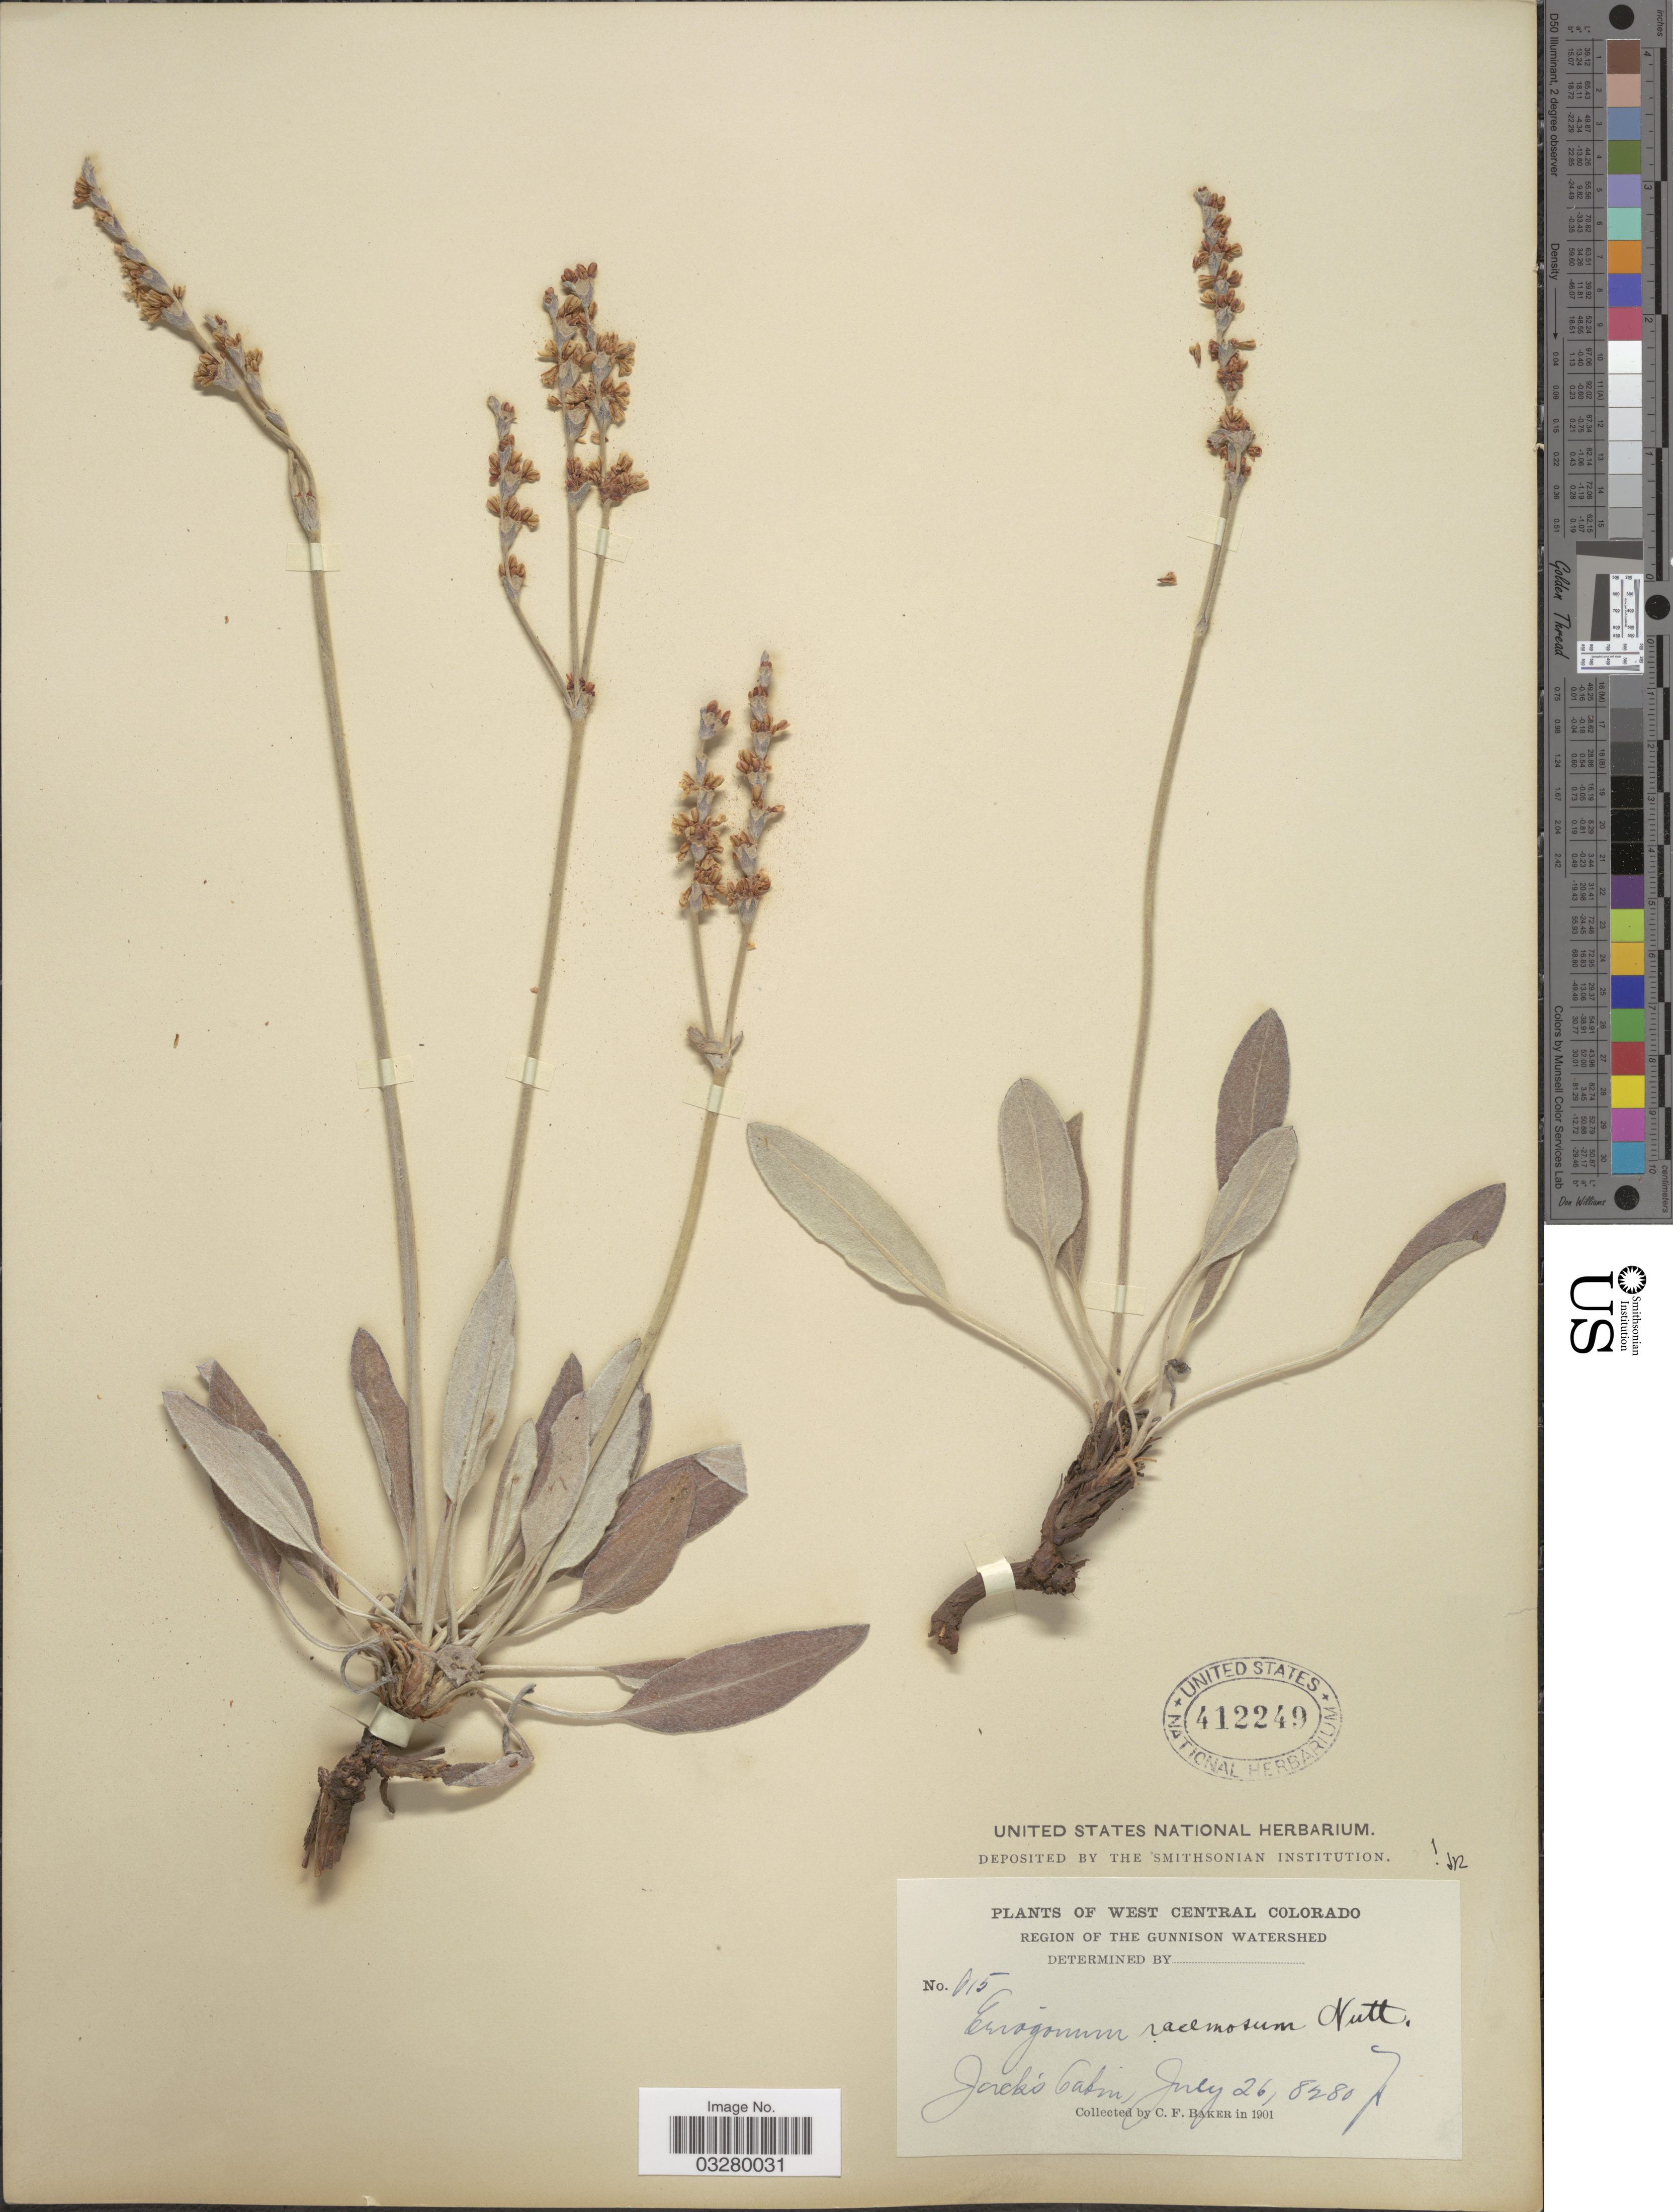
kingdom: Plantae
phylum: Tracheophyta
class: Magnoliopsida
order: Caryophyllales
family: Polygonaceae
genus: Eriogonum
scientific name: Eriogonum racemosum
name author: Nutt.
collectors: C. F. Baker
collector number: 615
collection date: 1901-07-26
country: United States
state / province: Colorado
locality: West Central Colorado, Region of The Gunnison Watershed, Jack's Cabin.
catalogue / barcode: US 412249